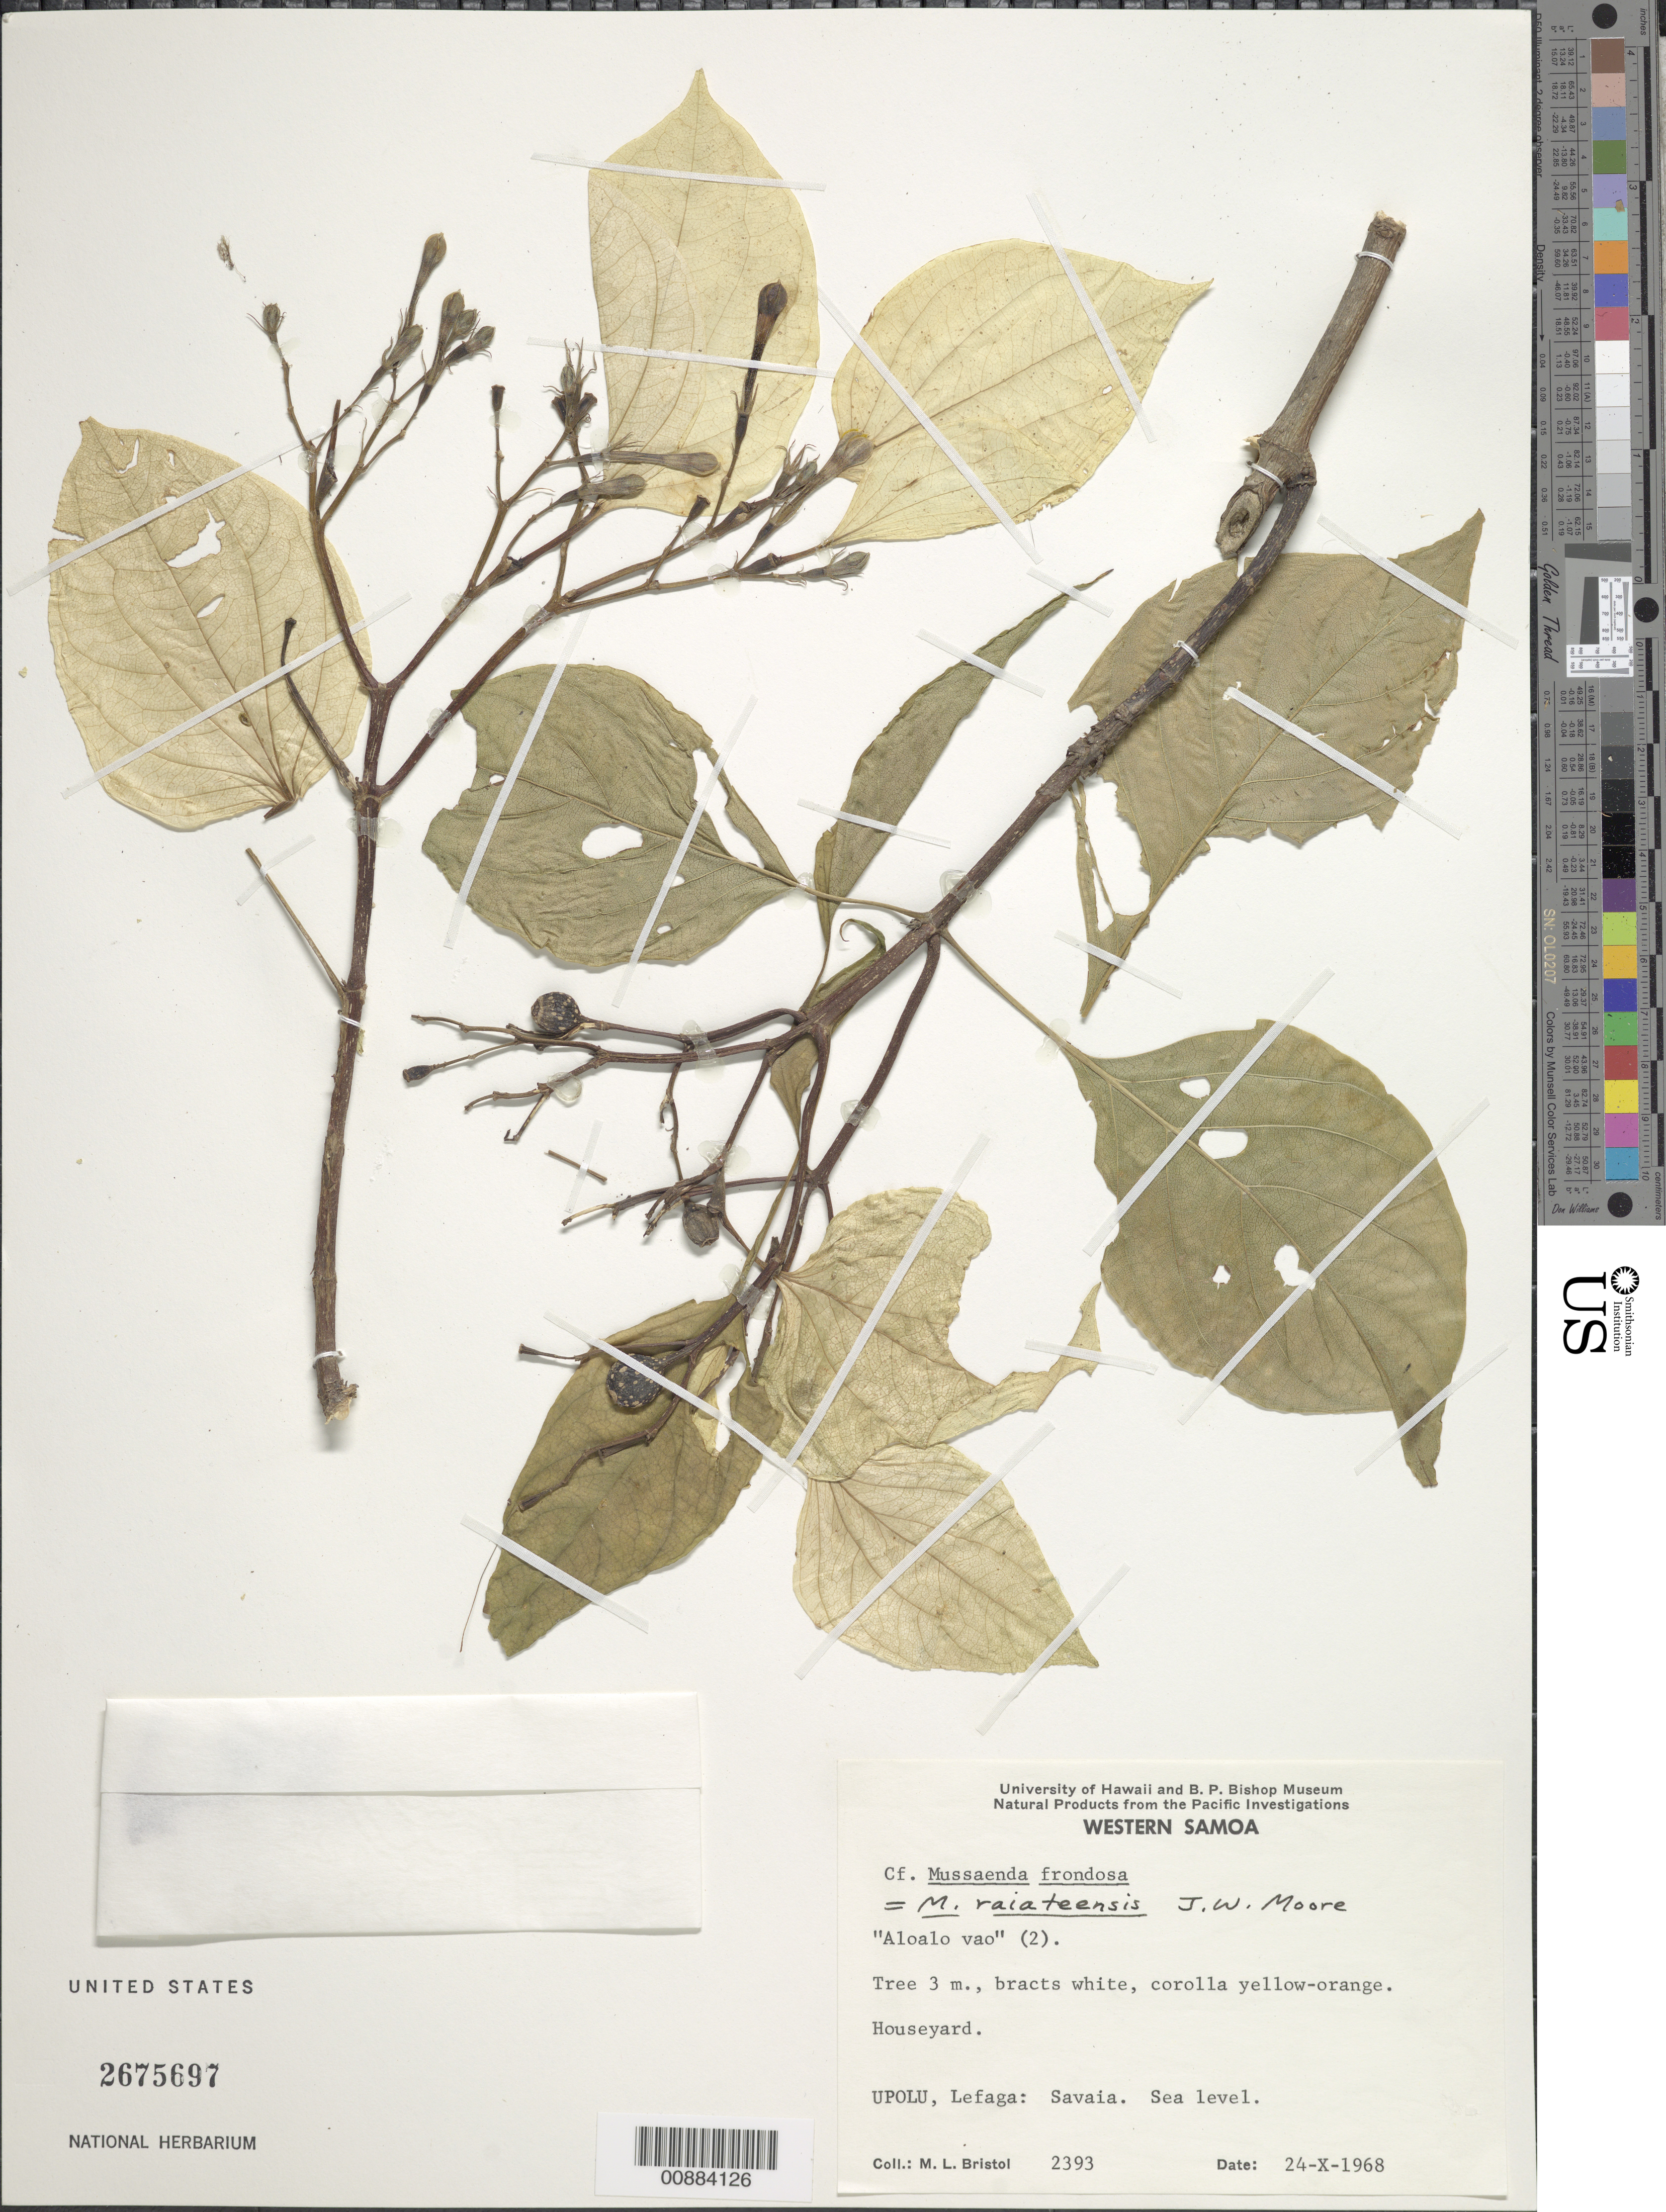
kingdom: Plantae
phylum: Tracheophyta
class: Magnoliopsida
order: Gentianales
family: Rubiaceae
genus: Mussaenda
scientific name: Mussaenda raiateensis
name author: J.W. Moore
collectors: M. L. Bristol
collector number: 2393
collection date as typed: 24 Oct 1968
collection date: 1968-10-24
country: Samoa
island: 'Upolu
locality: Lefraga: Savaia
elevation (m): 0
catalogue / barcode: US 2675697